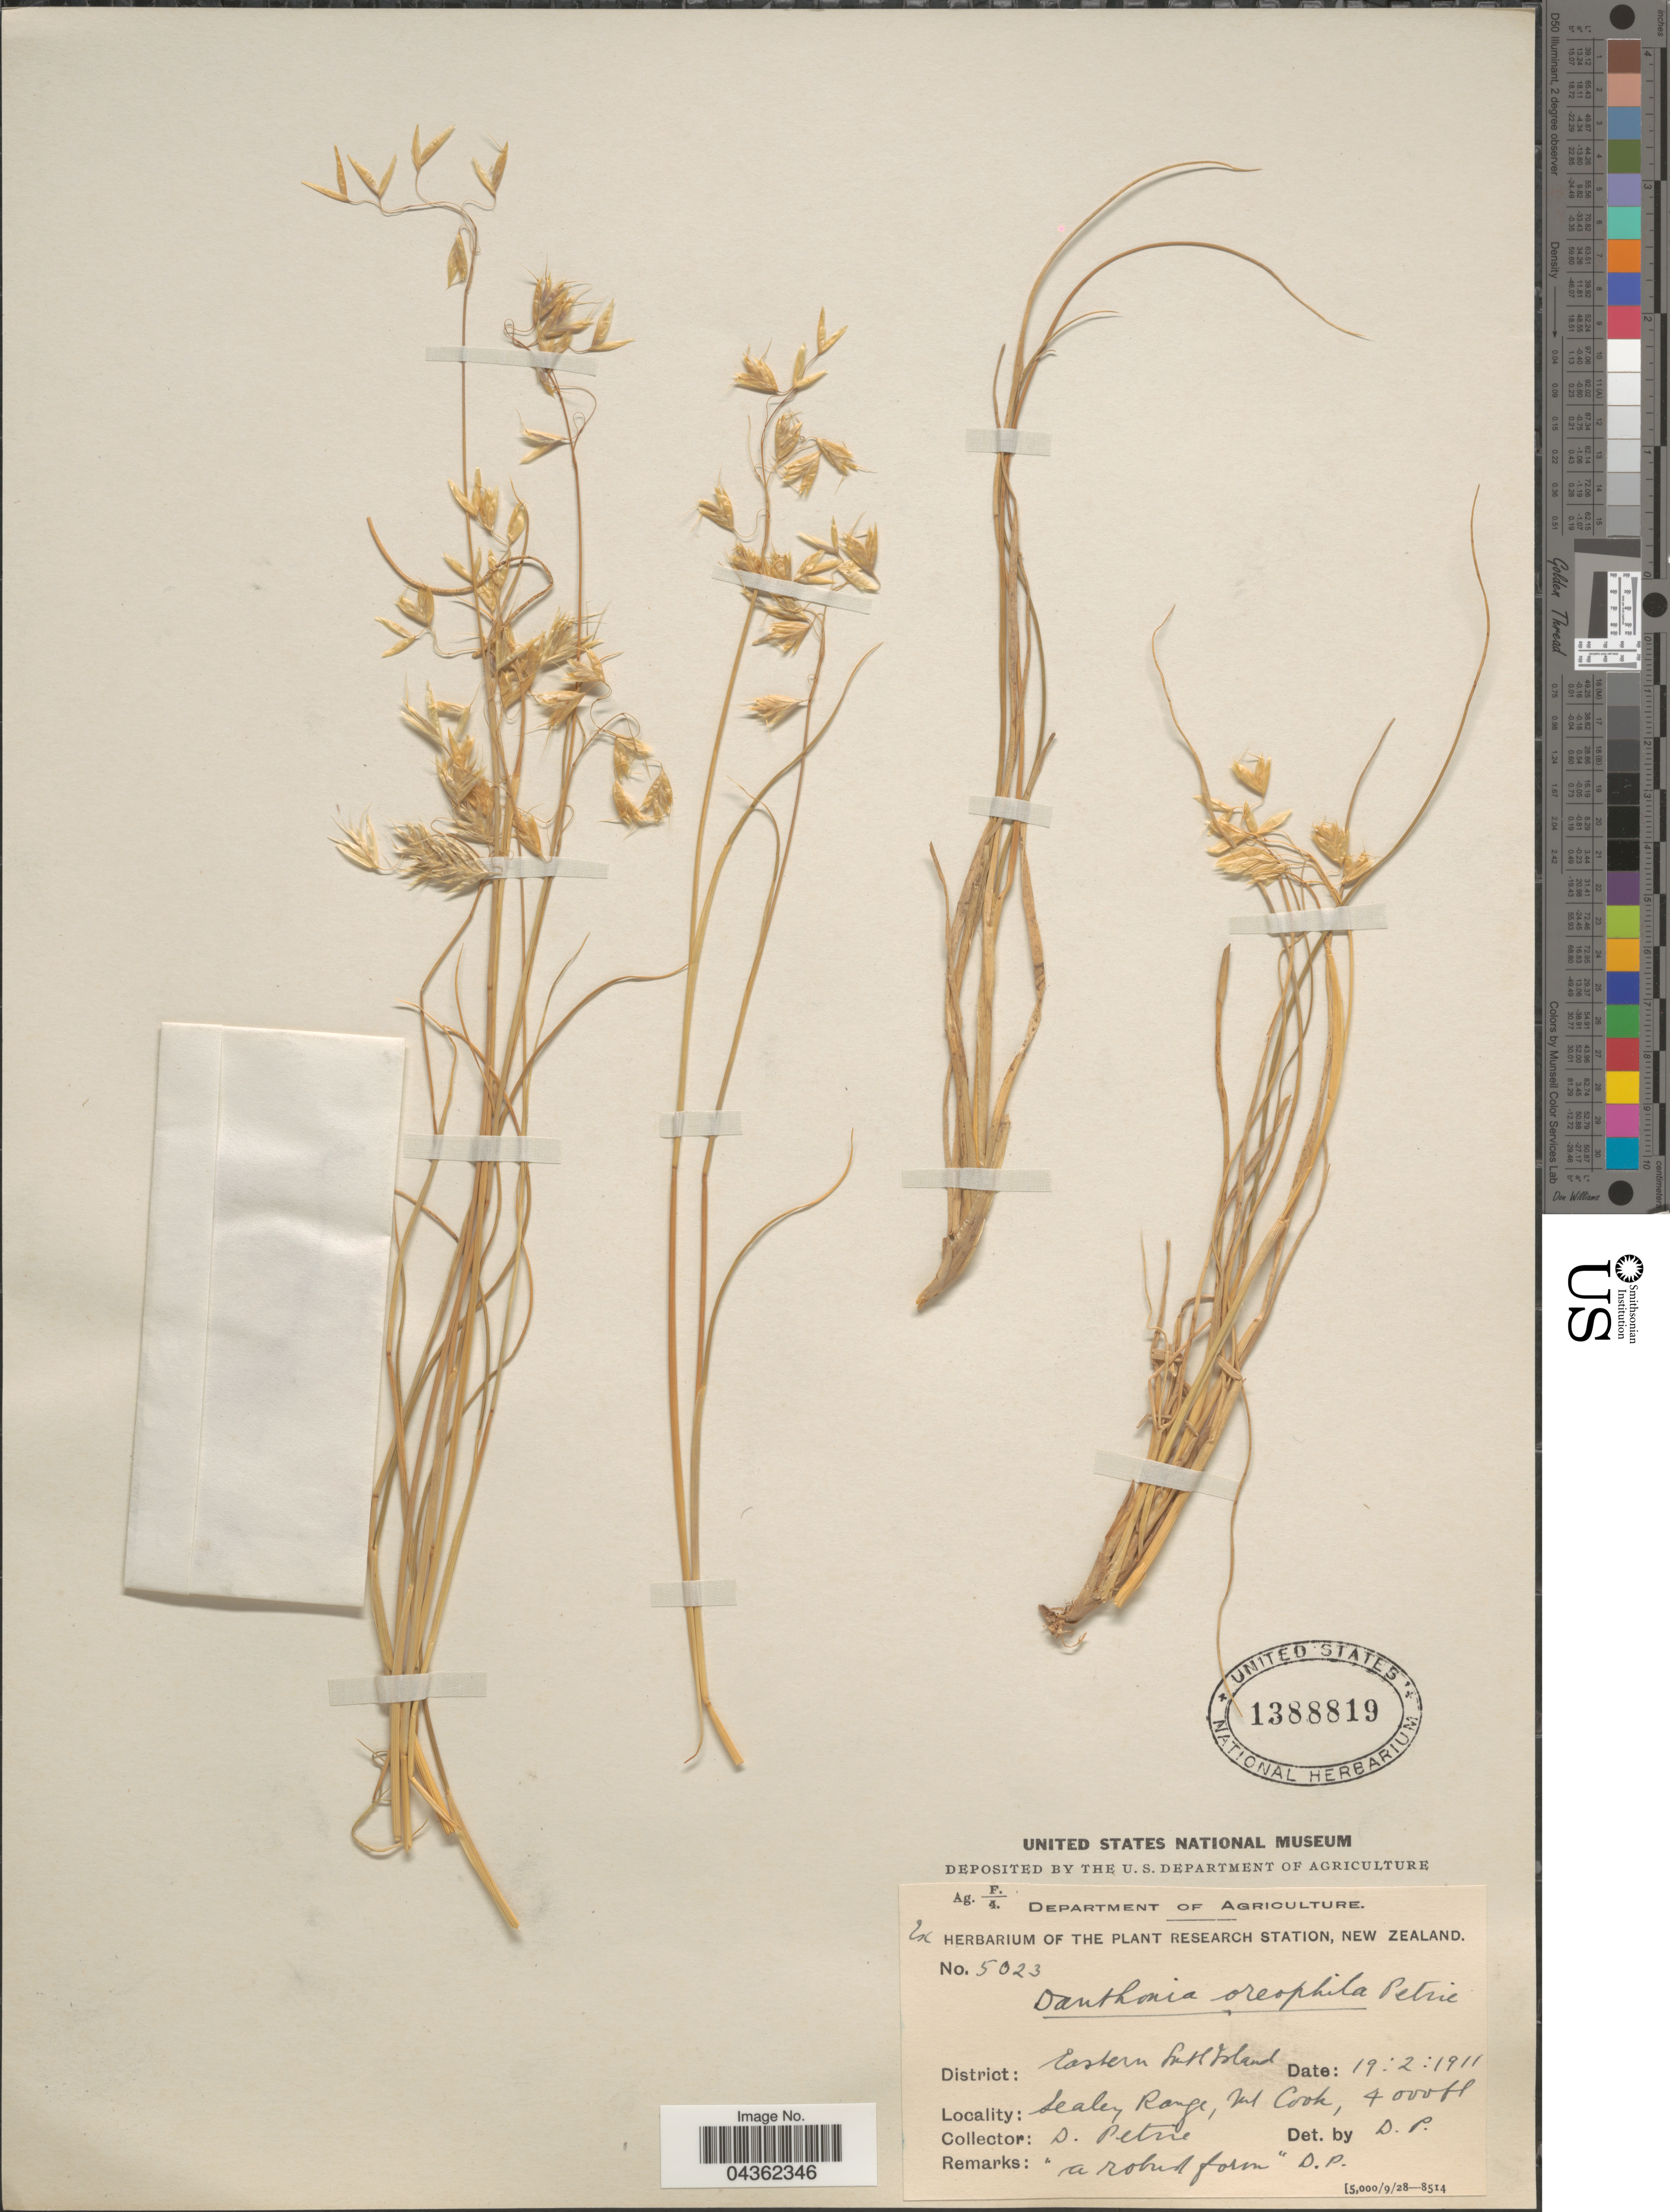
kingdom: Plantae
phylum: Tracheophyta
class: Liliopsida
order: Poales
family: Poaceae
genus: Chionochloa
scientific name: Chionochloa oreophila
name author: (Petrie) Zotov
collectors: D. Petrie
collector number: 5023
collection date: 1911-02-19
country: New Zealand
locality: District: Eastern South Island. Sealey Range, Mt. Cook.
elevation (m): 1219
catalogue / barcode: US 1388819